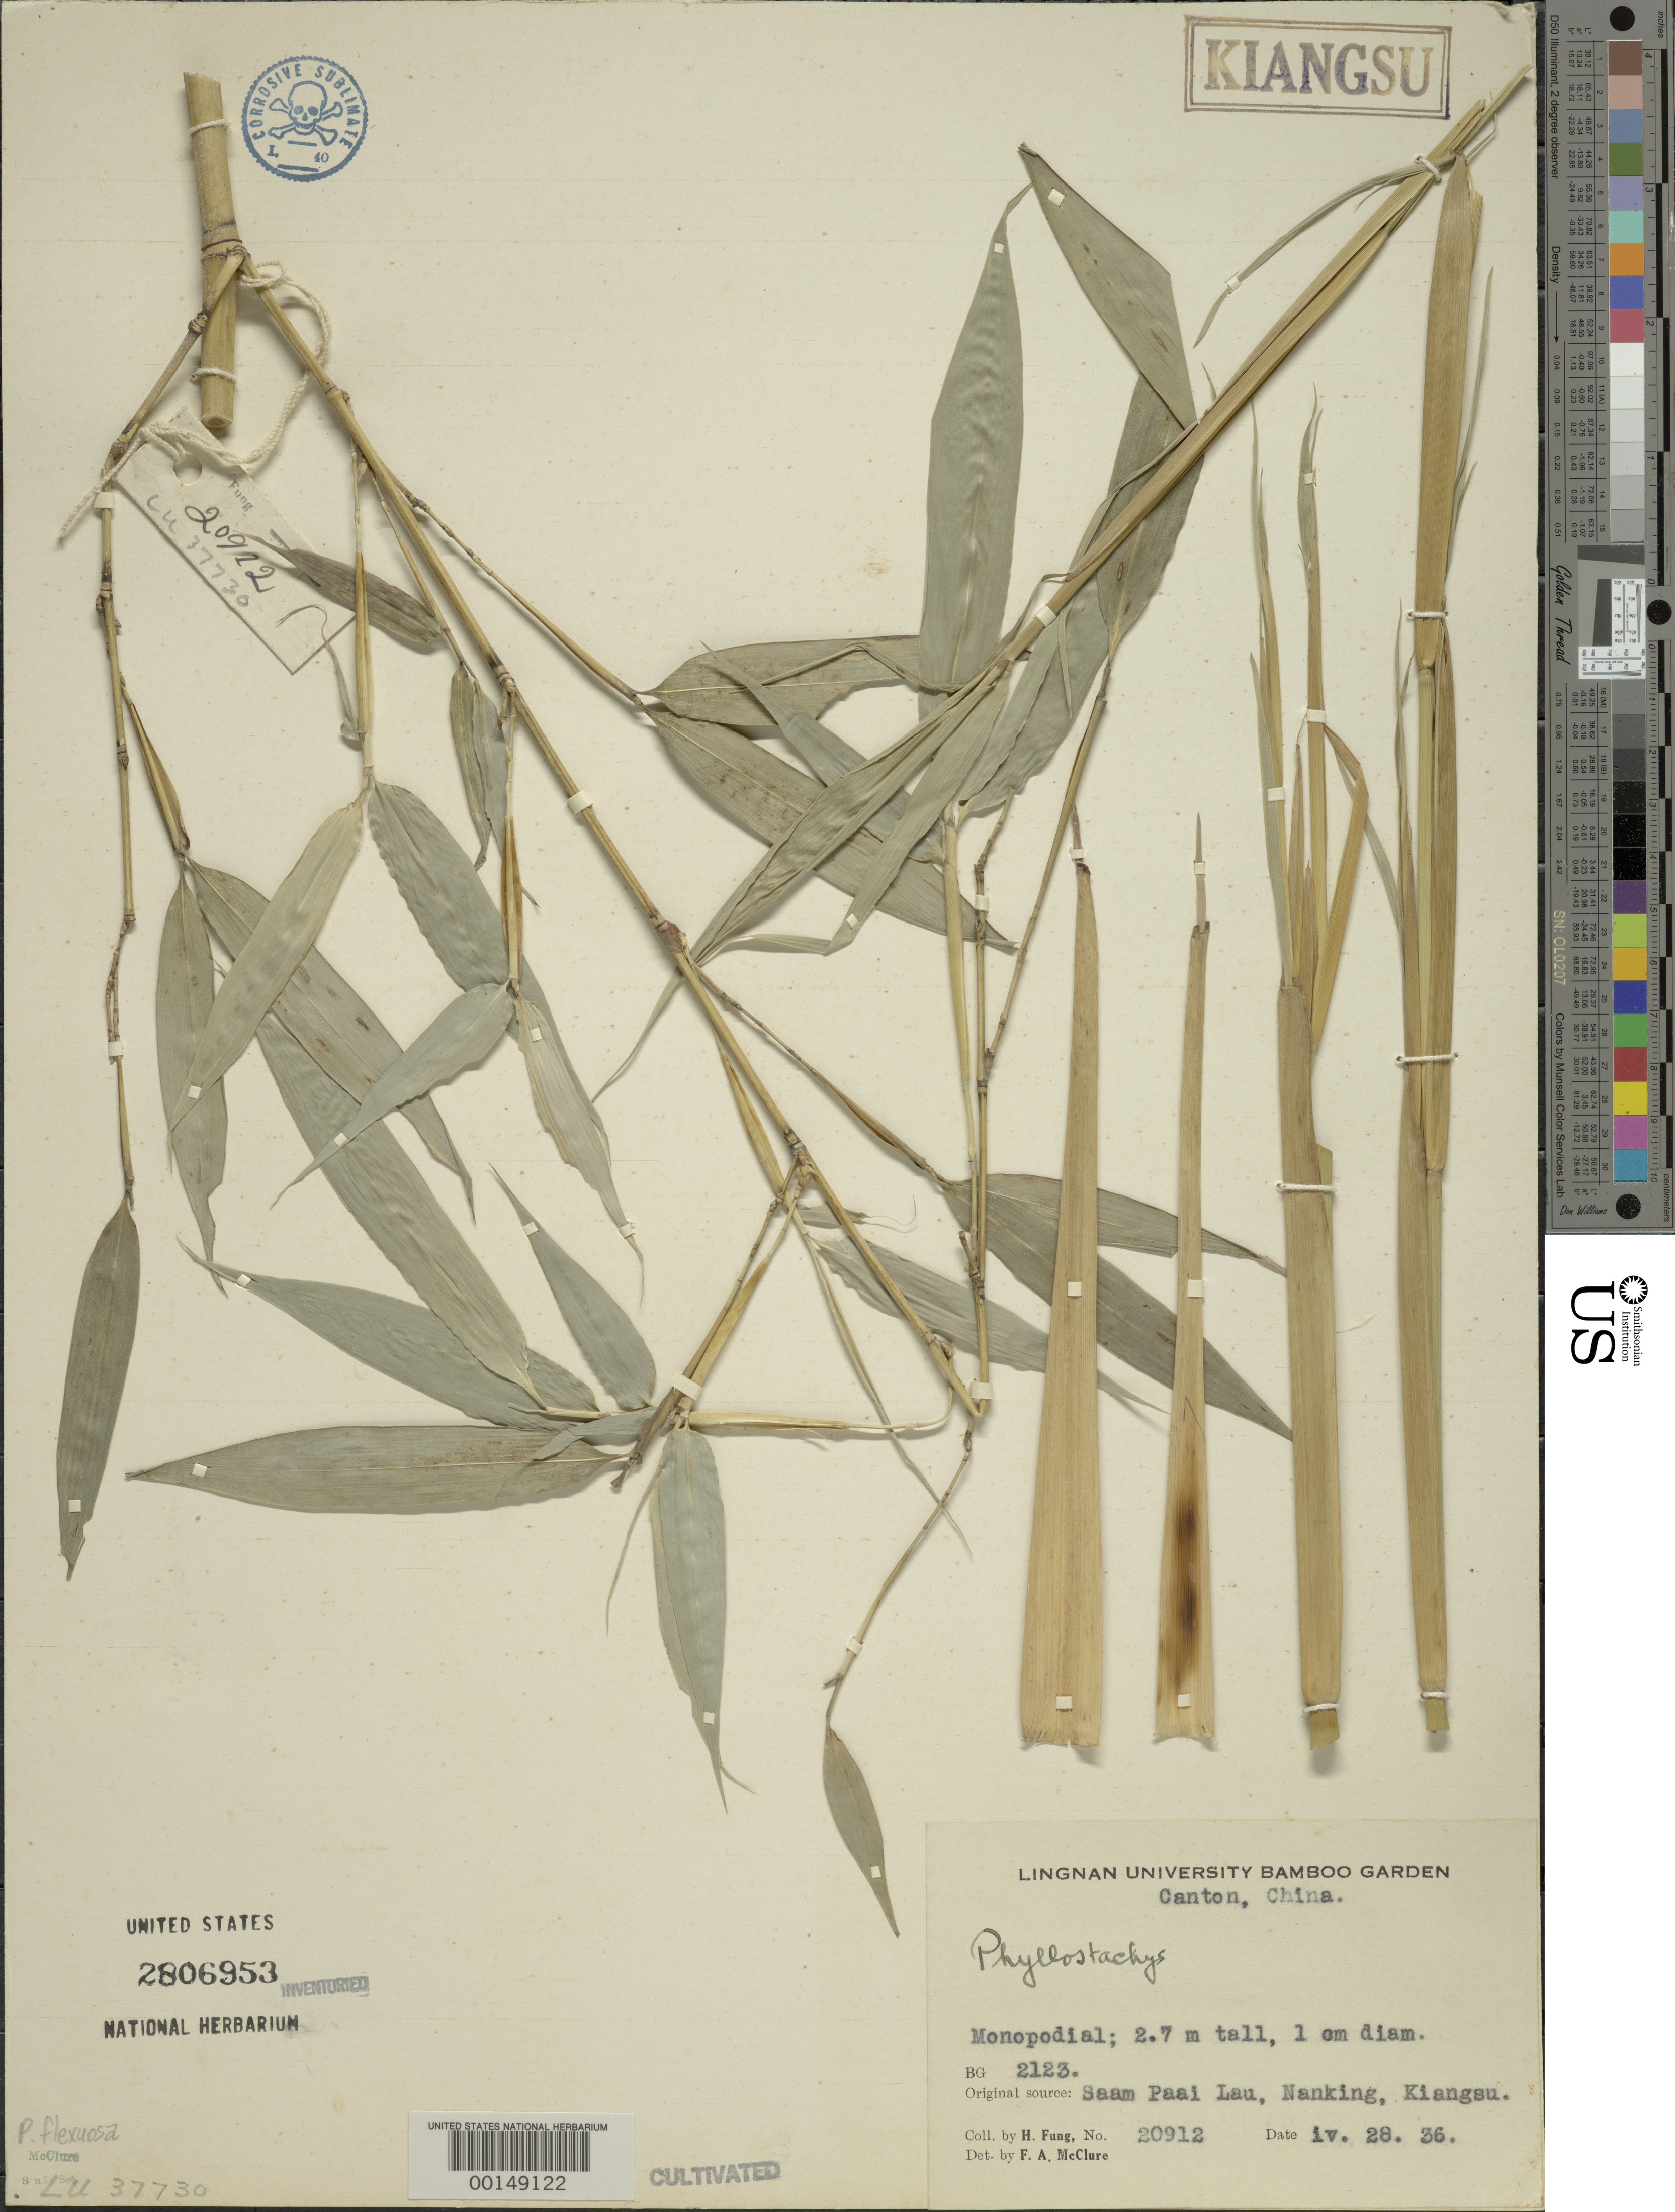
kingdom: Plantae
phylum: Tracheophyta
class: Liliopsida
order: Poales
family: Poaceae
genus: Phyllostachys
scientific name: Phyllostachys flexuosa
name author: Rivière & C. Rivière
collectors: H. L. Fung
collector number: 20912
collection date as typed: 28 Apr 1936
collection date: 1936-04-28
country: China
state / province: Guangdong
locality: Canton, lingnan univ. bg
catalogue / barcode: US 2806953